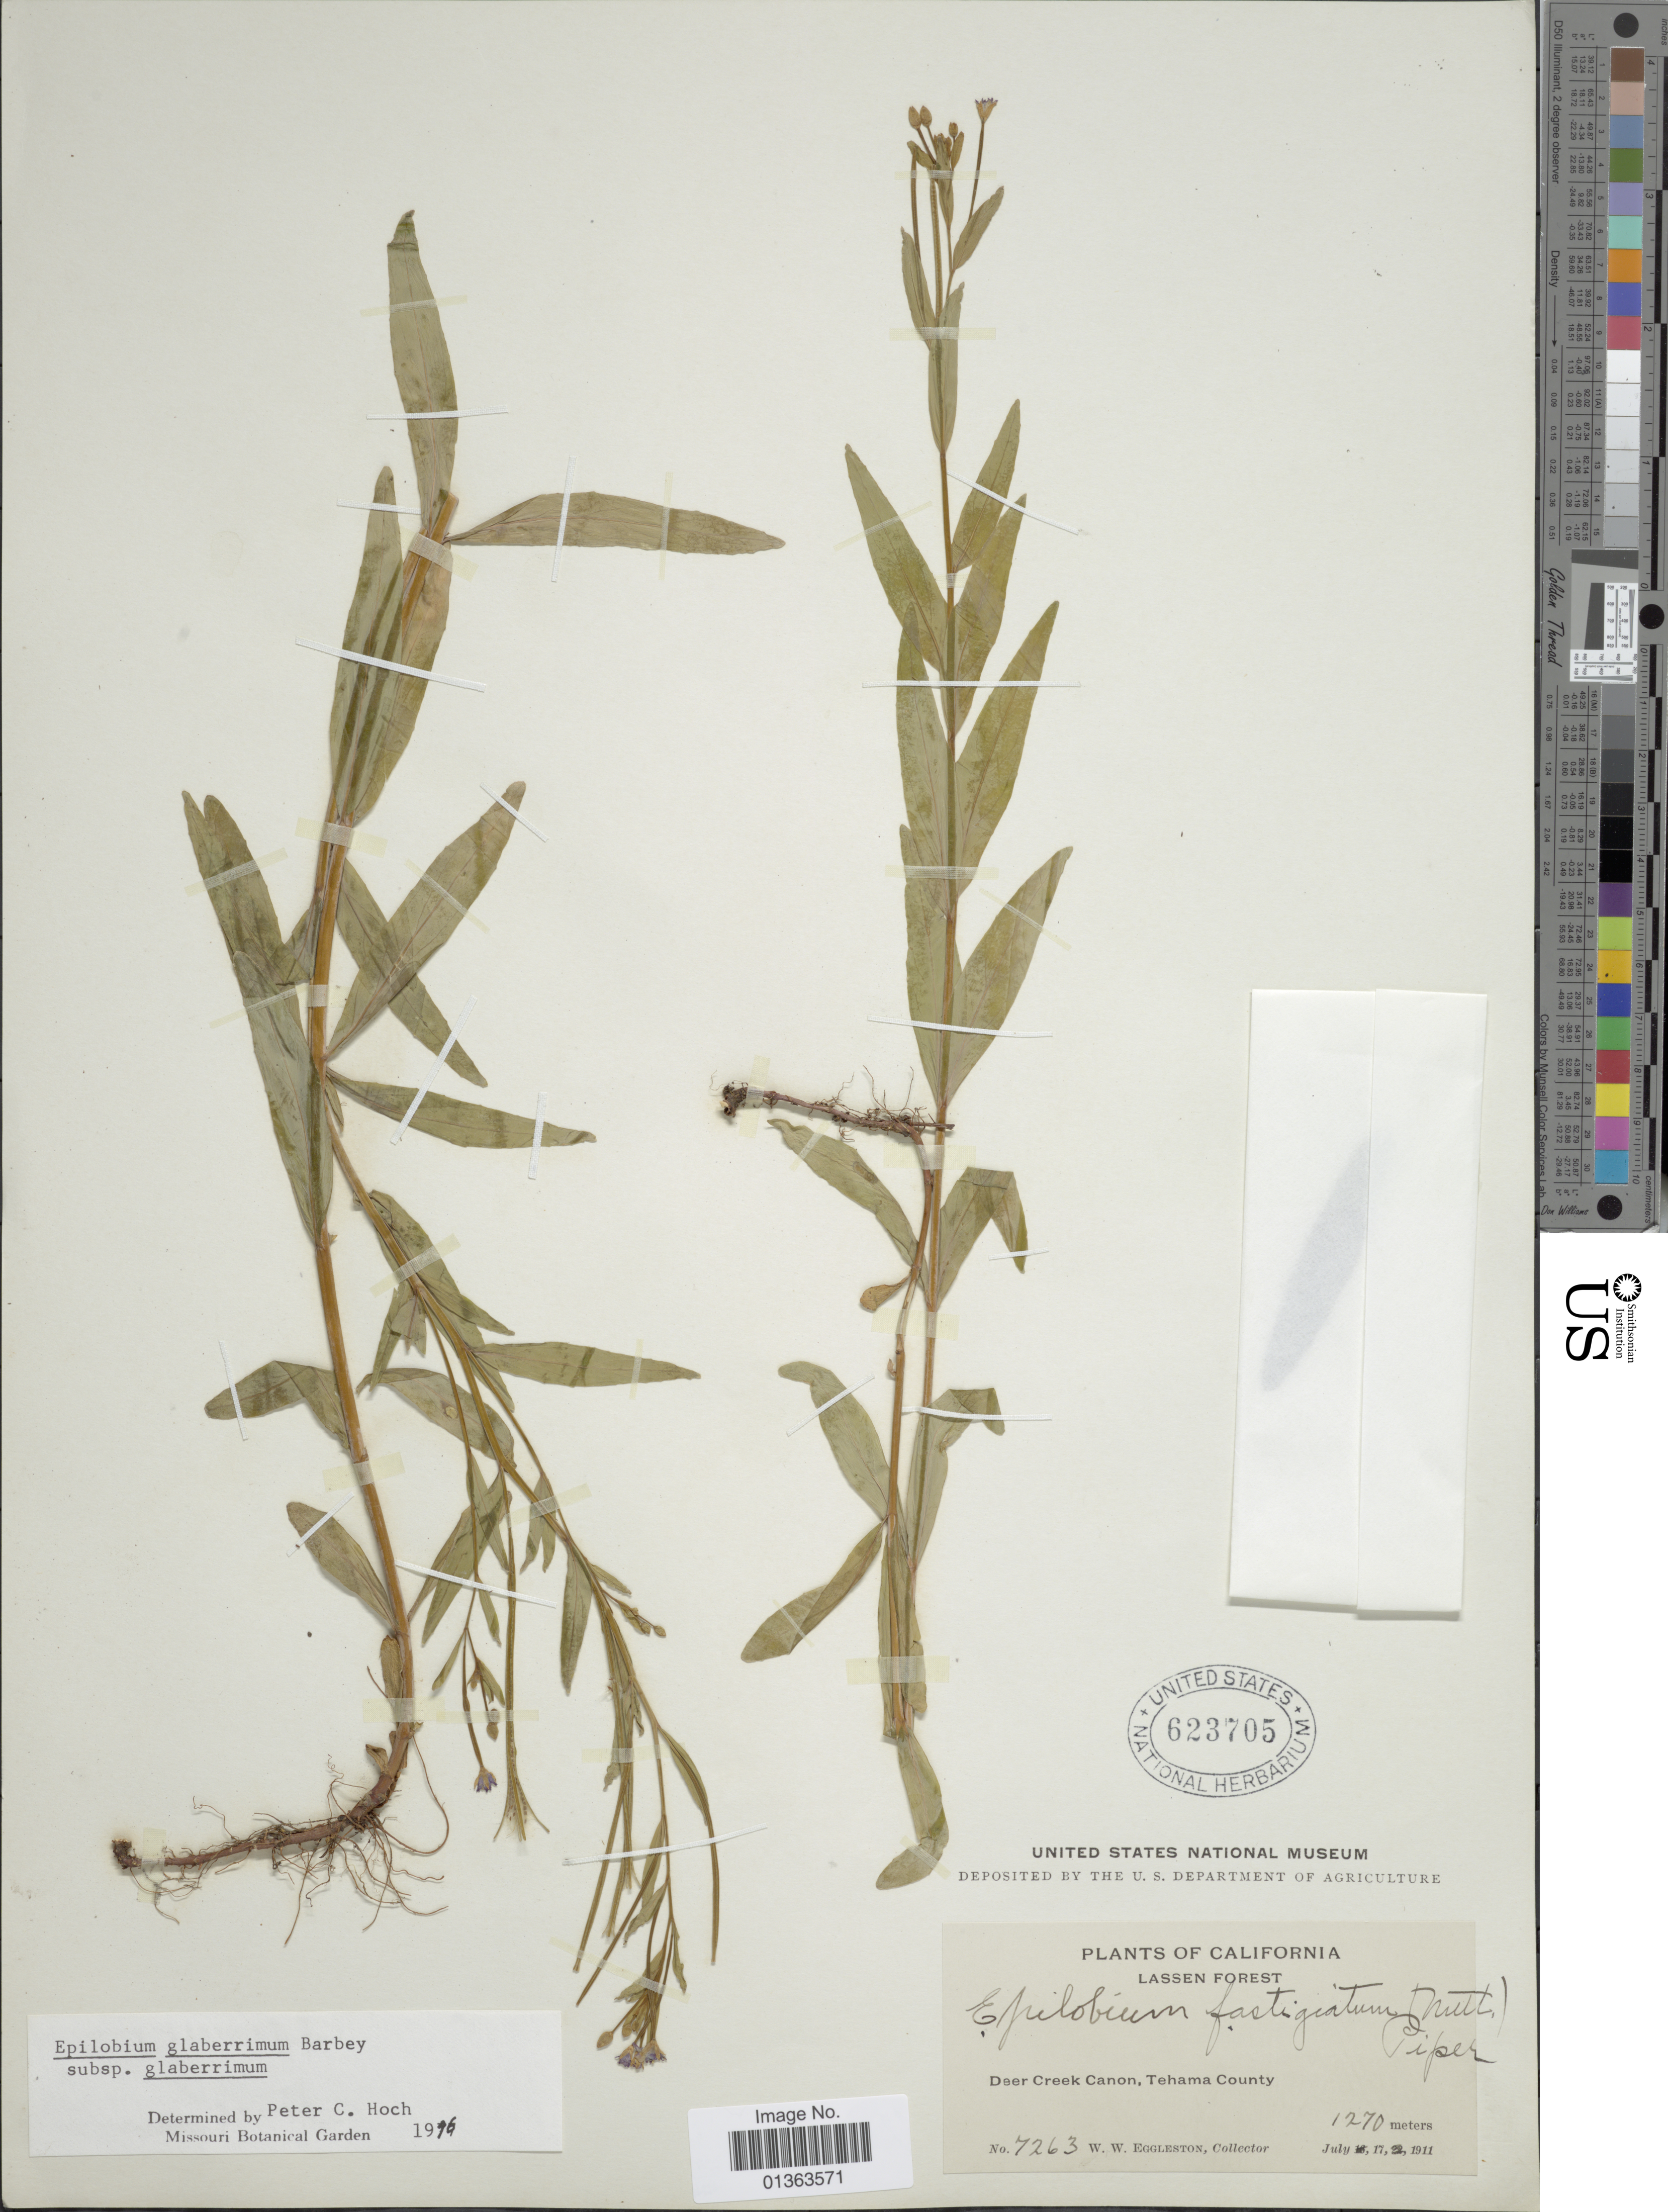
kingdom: Plantae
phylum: Tracheophyta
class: Magnoliopsida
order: Myrtales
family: Onagraceae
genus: Epilobium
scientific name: Epilobium glaberrimum subsp. glaberrimum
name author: Barbey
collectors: W. W. Eggleston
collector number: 7263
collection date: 1911-07-17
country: United States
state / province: California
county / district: Tehama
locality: Lassen Forest. Deer Creek Canon, Tehama County.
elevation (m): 1270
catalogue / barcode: US 623705